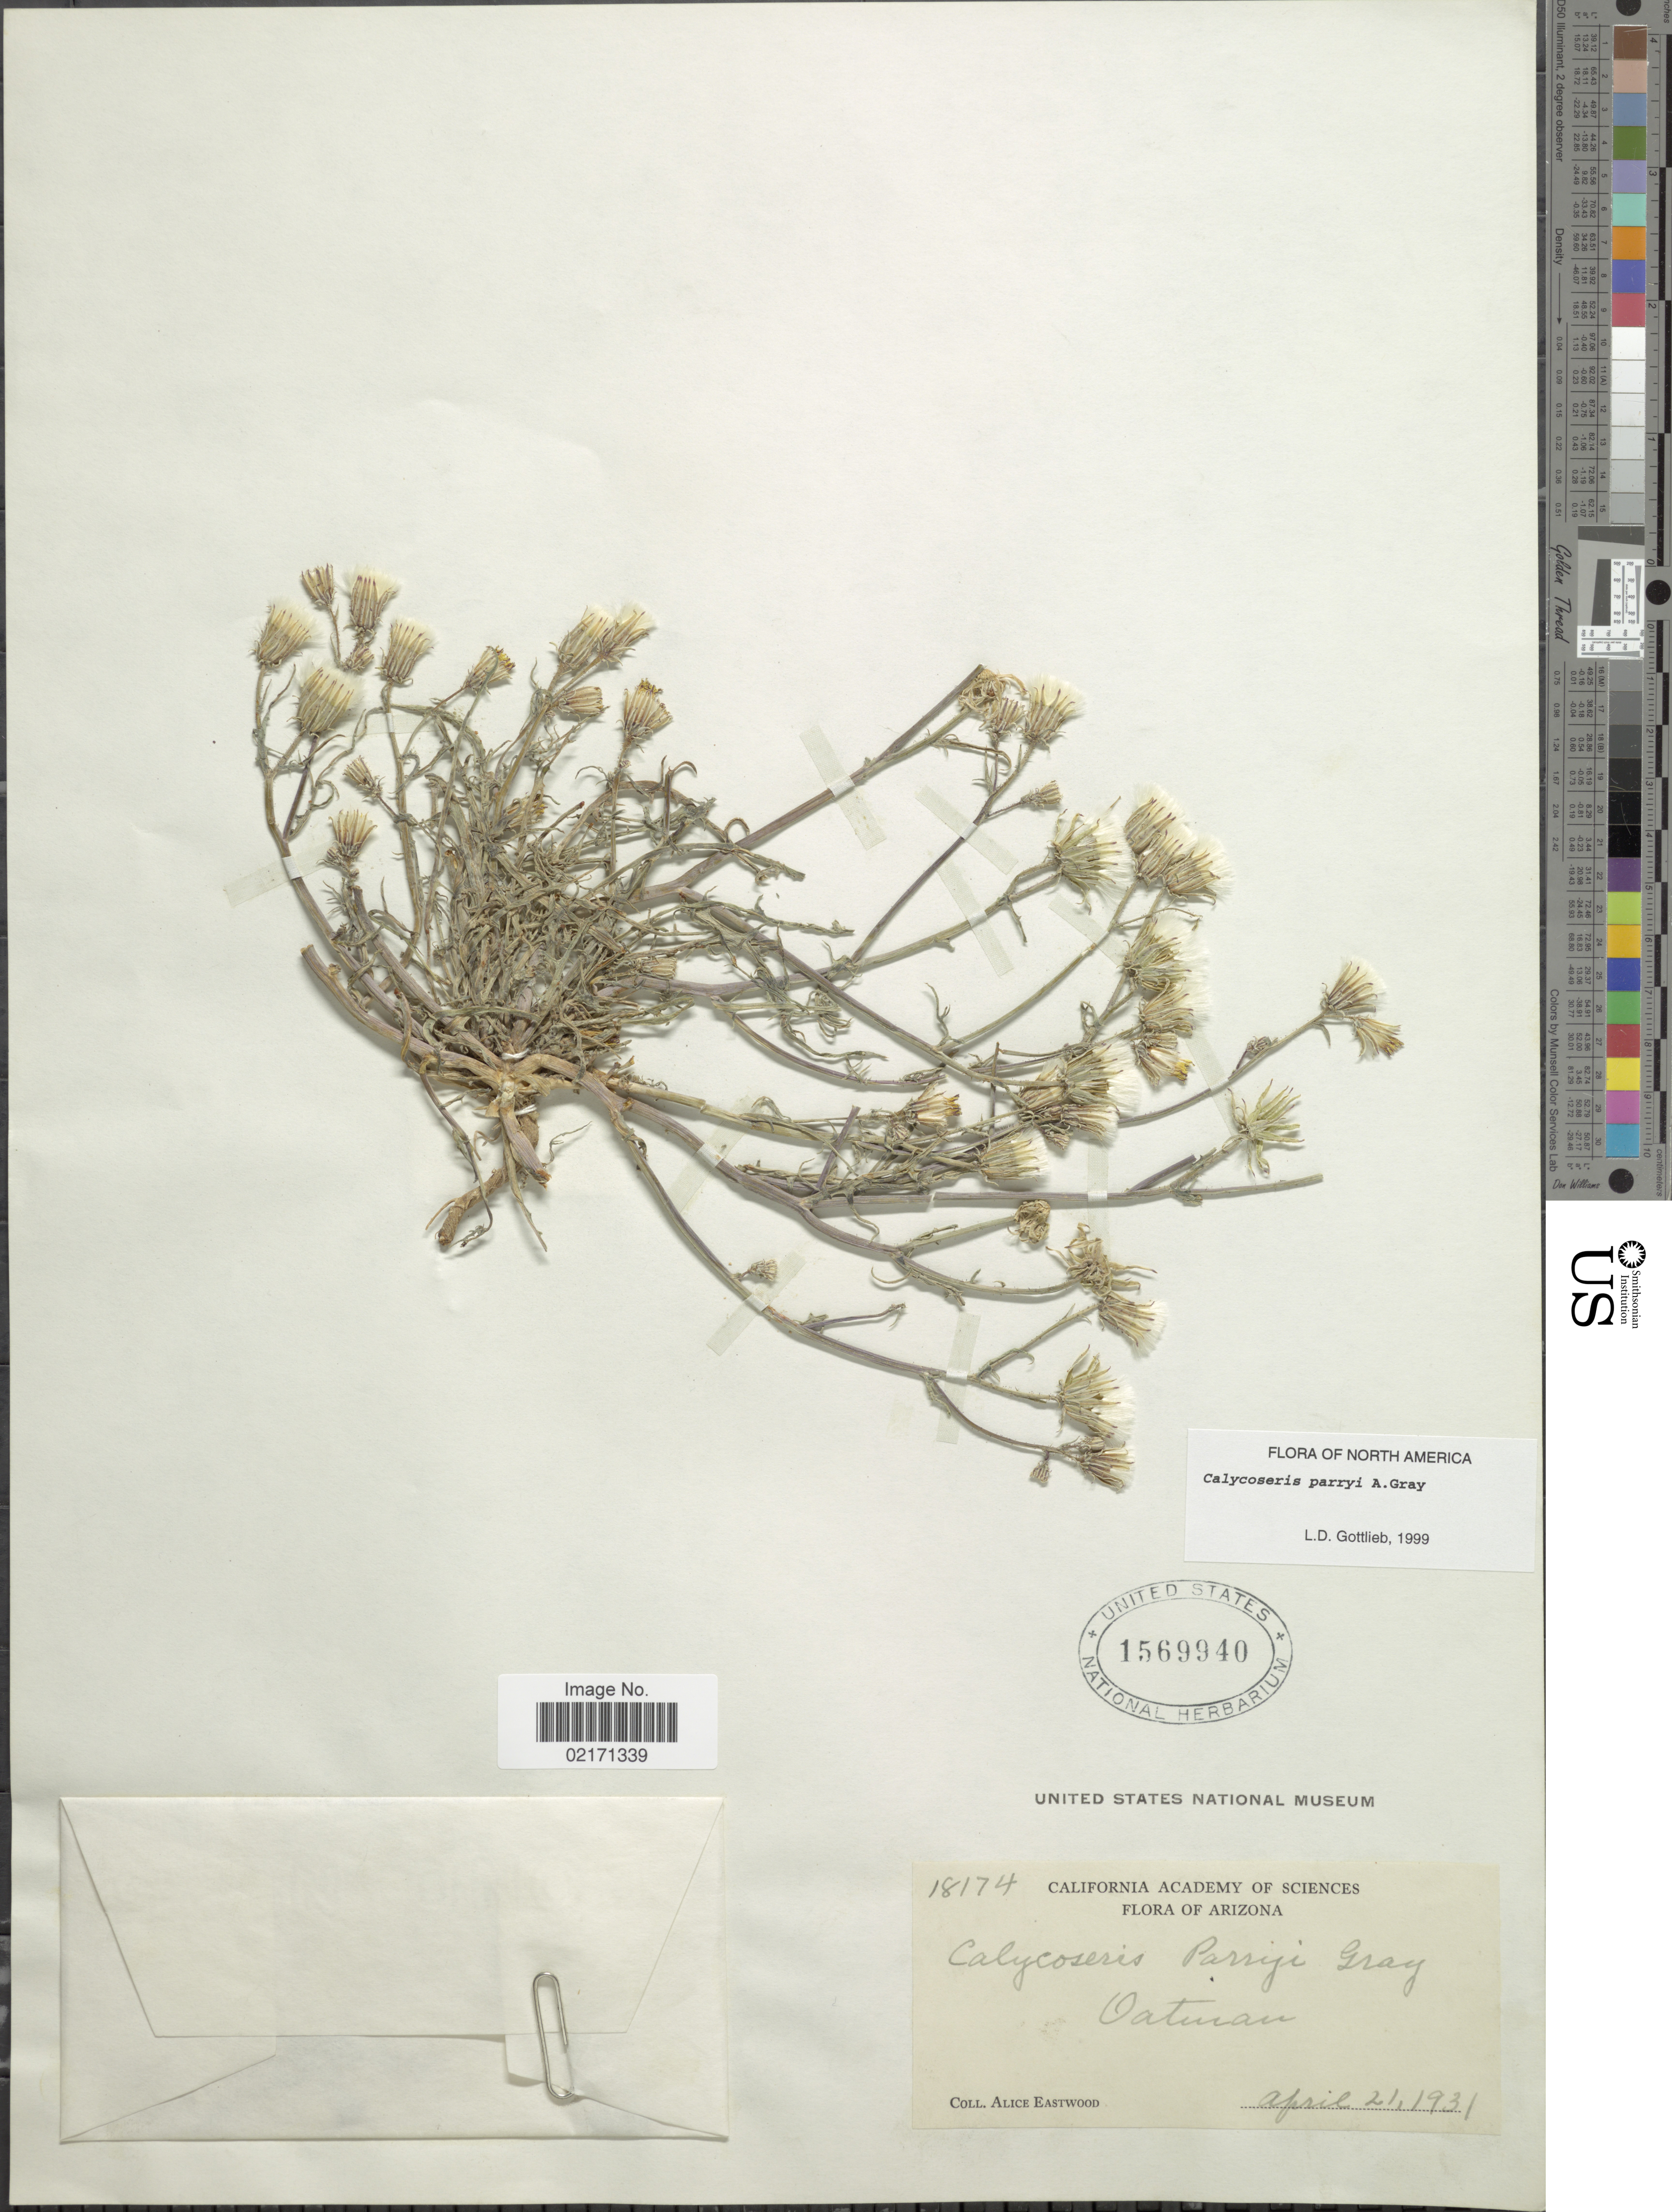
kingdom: Plantae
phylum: Tracheophyta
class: Magnoliopsida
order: Asterales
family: Asteraceae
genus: Calycoseris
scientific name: Calycoseris parryi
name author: A. Gray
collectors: A. Eastwood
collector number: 18174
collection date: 1931-04-21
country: United States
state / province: Arizona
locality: Oatman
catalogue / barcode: US 1569940